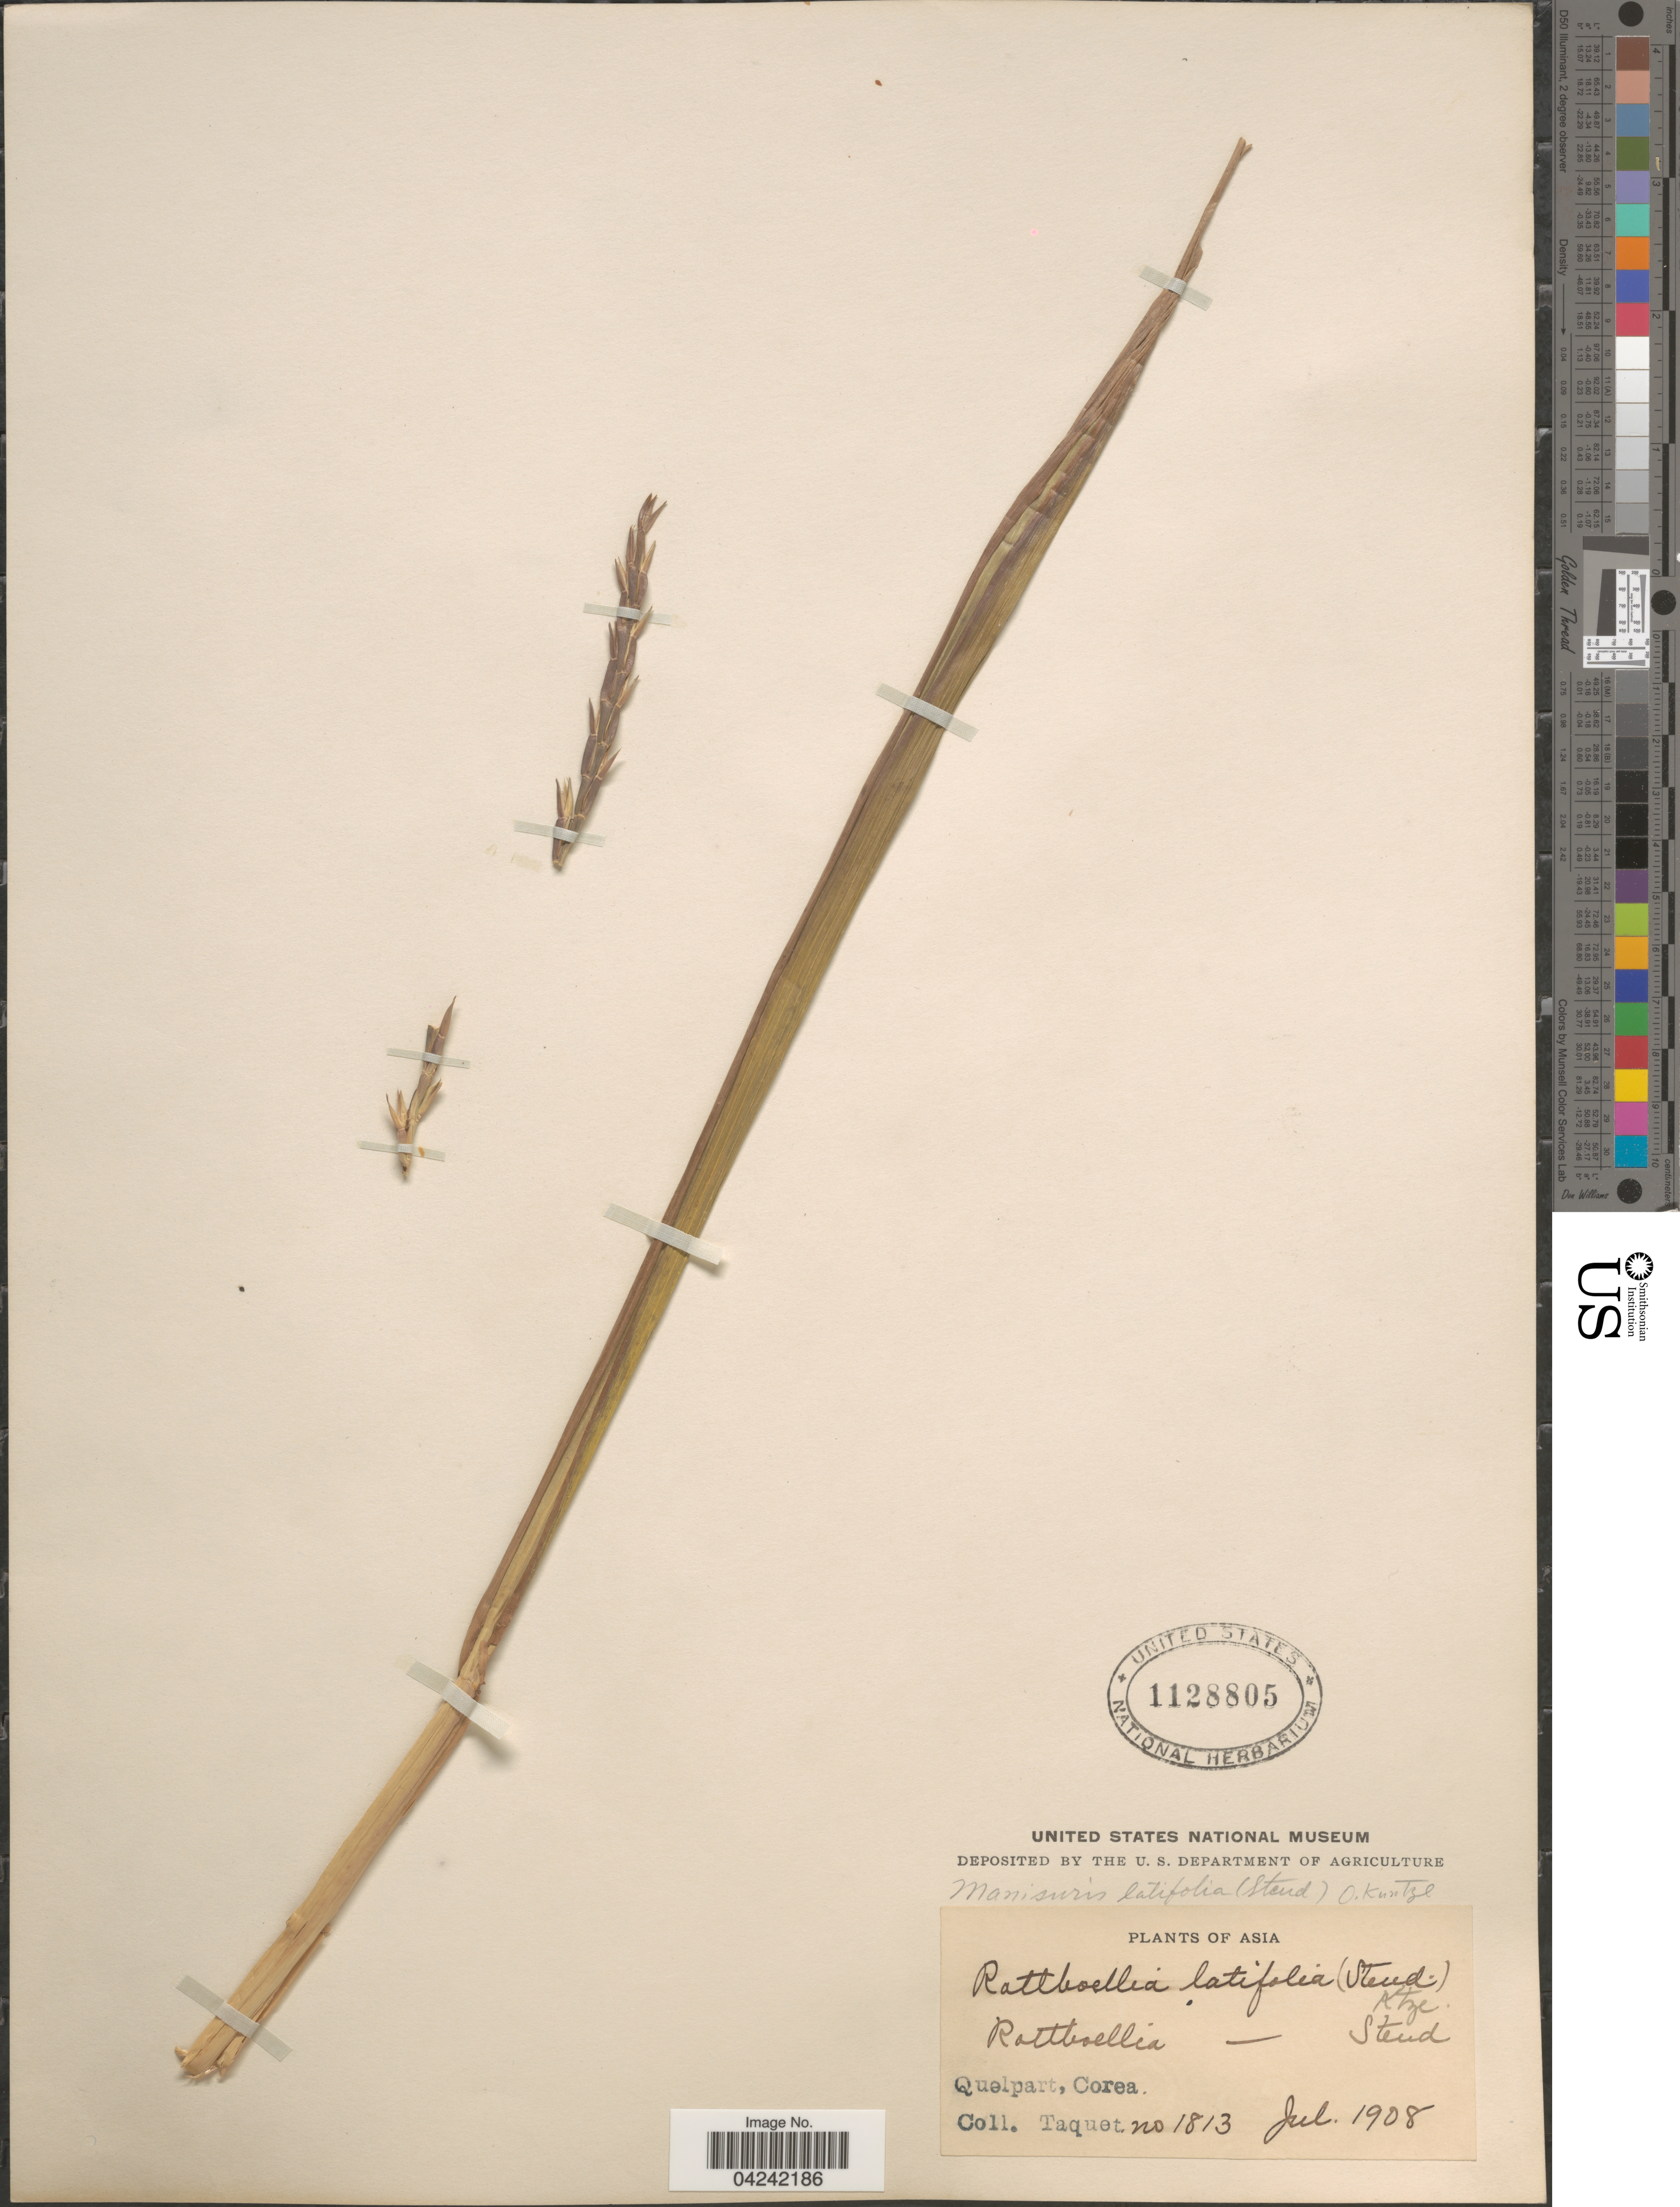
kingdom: Plantae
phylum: Tracheophyta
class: Liliopsida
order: Poales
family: Poaceae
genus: Phacelurus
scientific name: Phacelurus latifolius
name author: (Steud.) Ohwi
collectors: Taquet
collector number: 1813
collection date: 1908-07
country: South Korea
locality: Asia. Quelpart, Corea.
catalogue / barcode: US 1128805